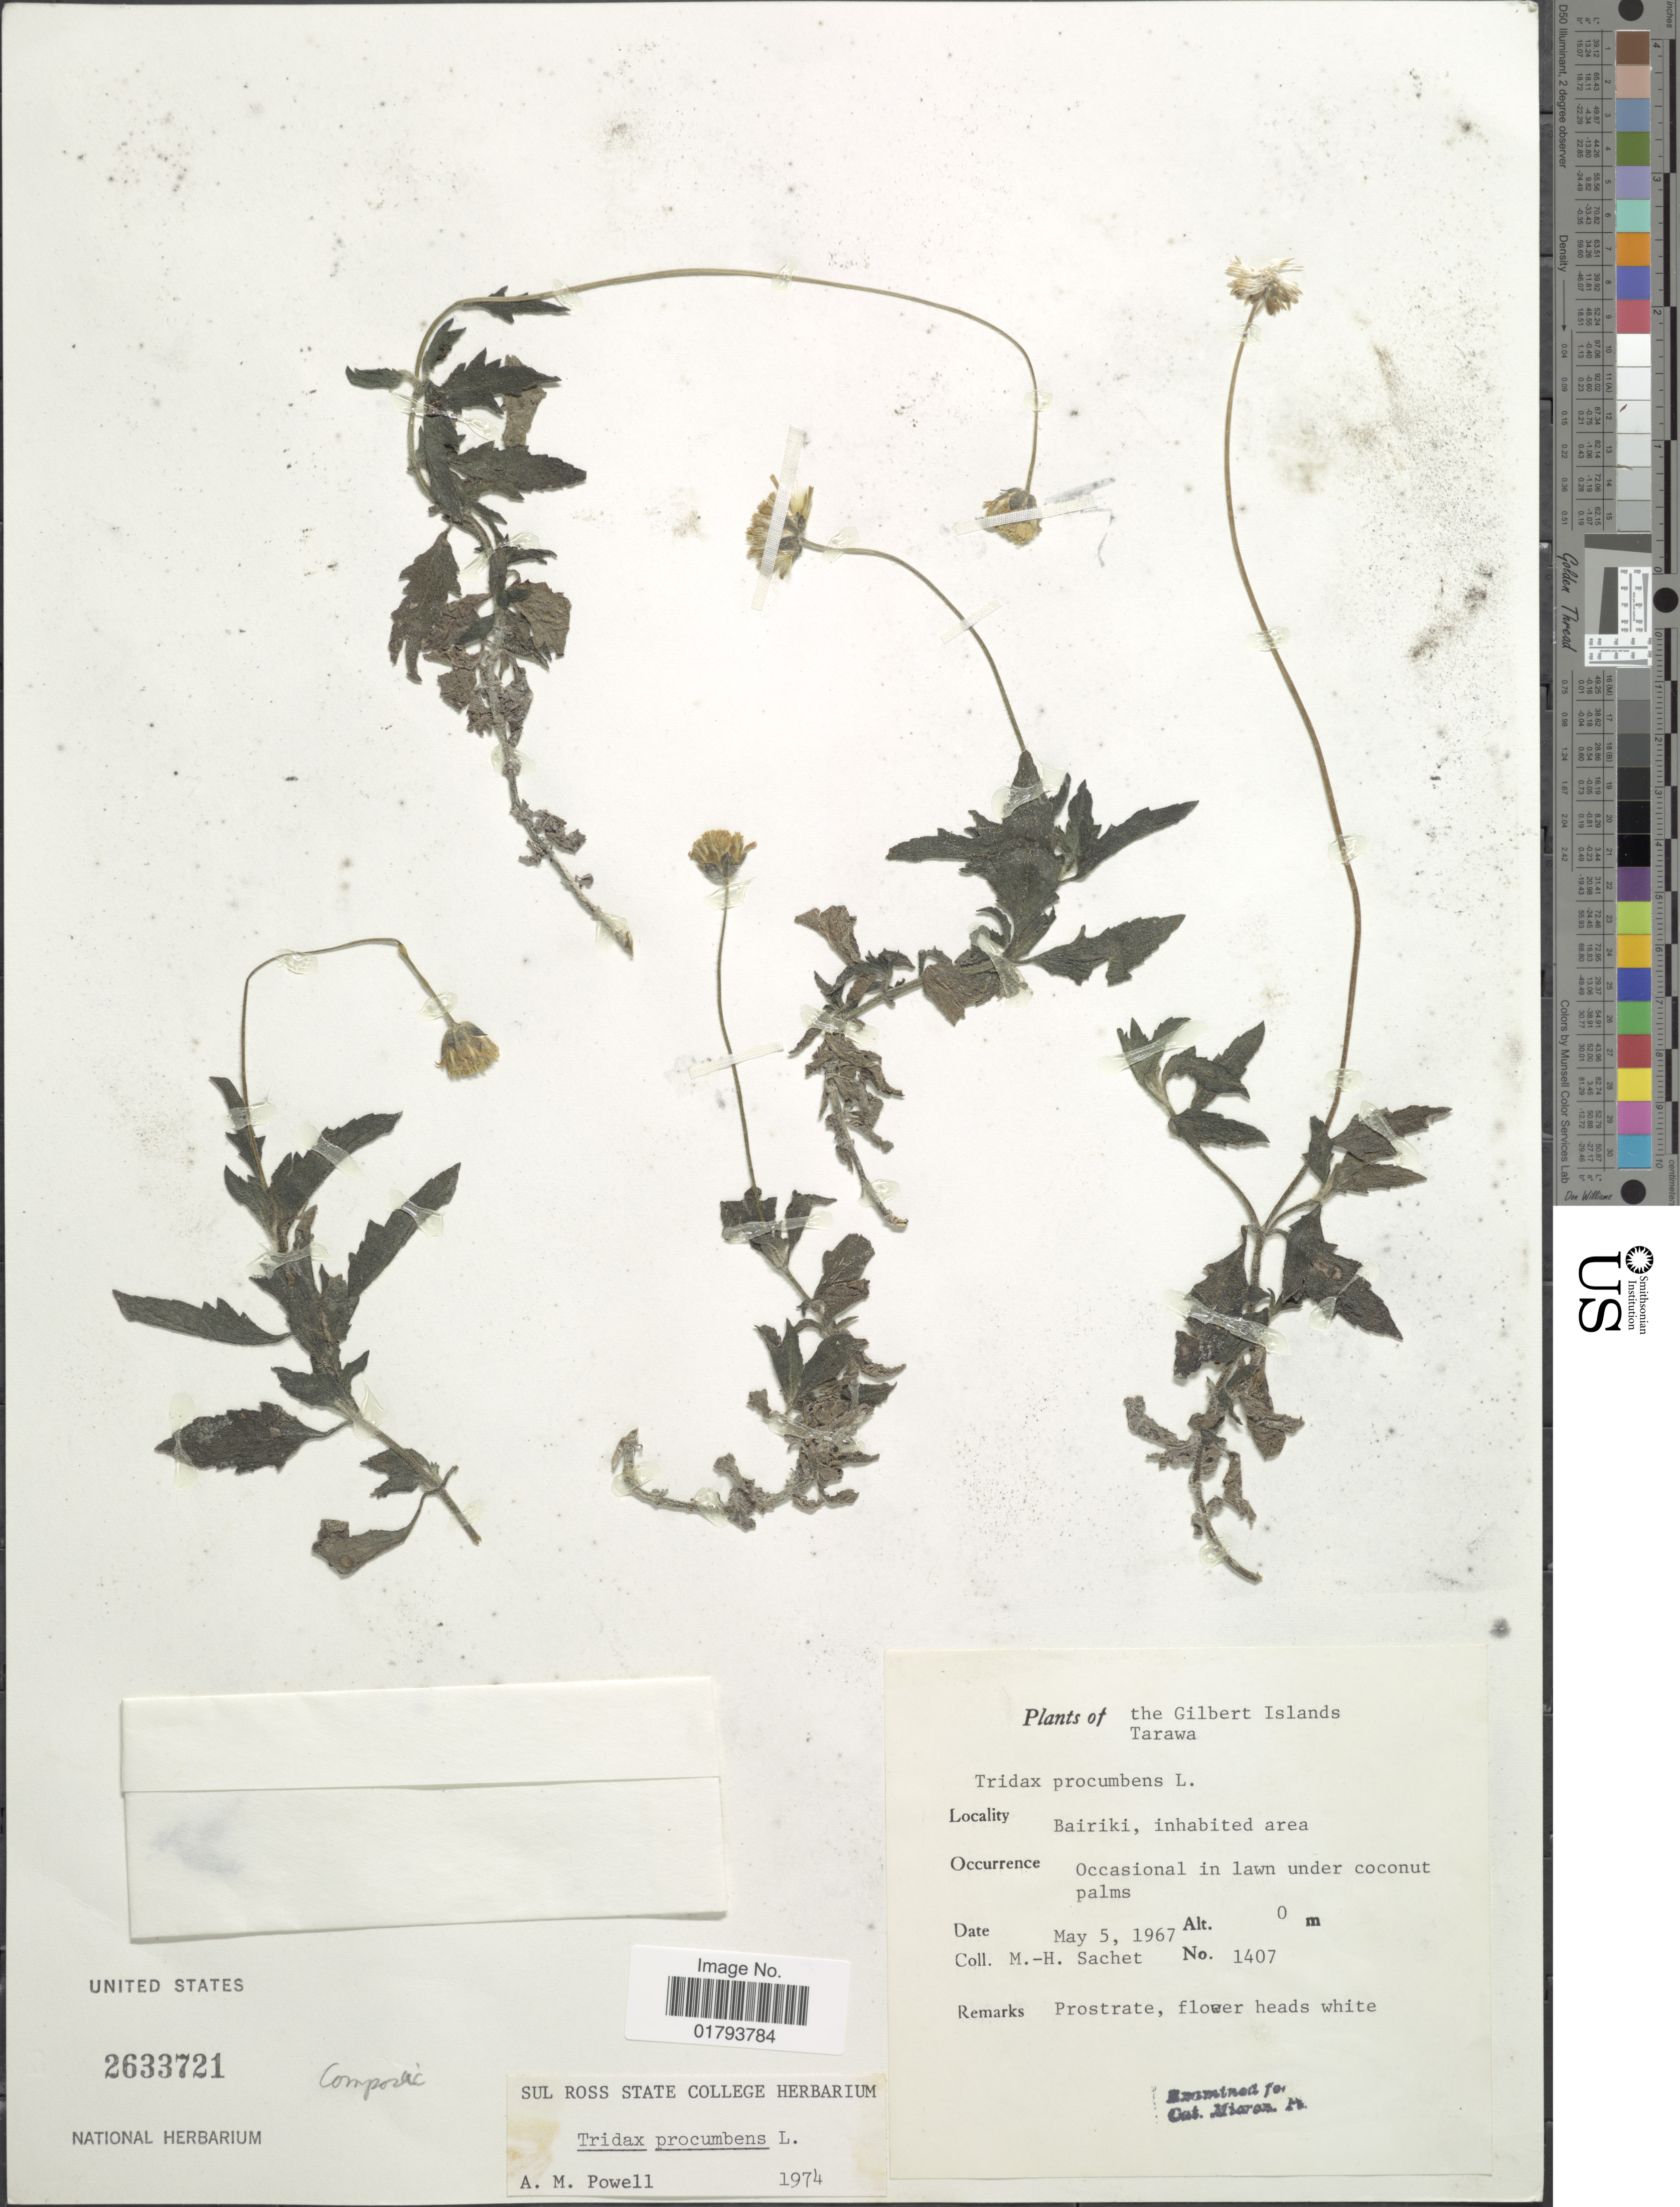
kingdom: Plantae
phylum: Tracheophyta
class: Magnoliopsida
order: Asterales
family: Asteraceae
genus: Tridax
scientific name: Tridax procumbens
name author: L.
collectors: M.-H. Sachet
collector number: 1407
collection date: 1967-05-05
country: Kiribati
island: Tarawa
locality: Gilbert Islands, Tarawa, Bairiki, inhabited area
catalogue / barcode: US 2633721